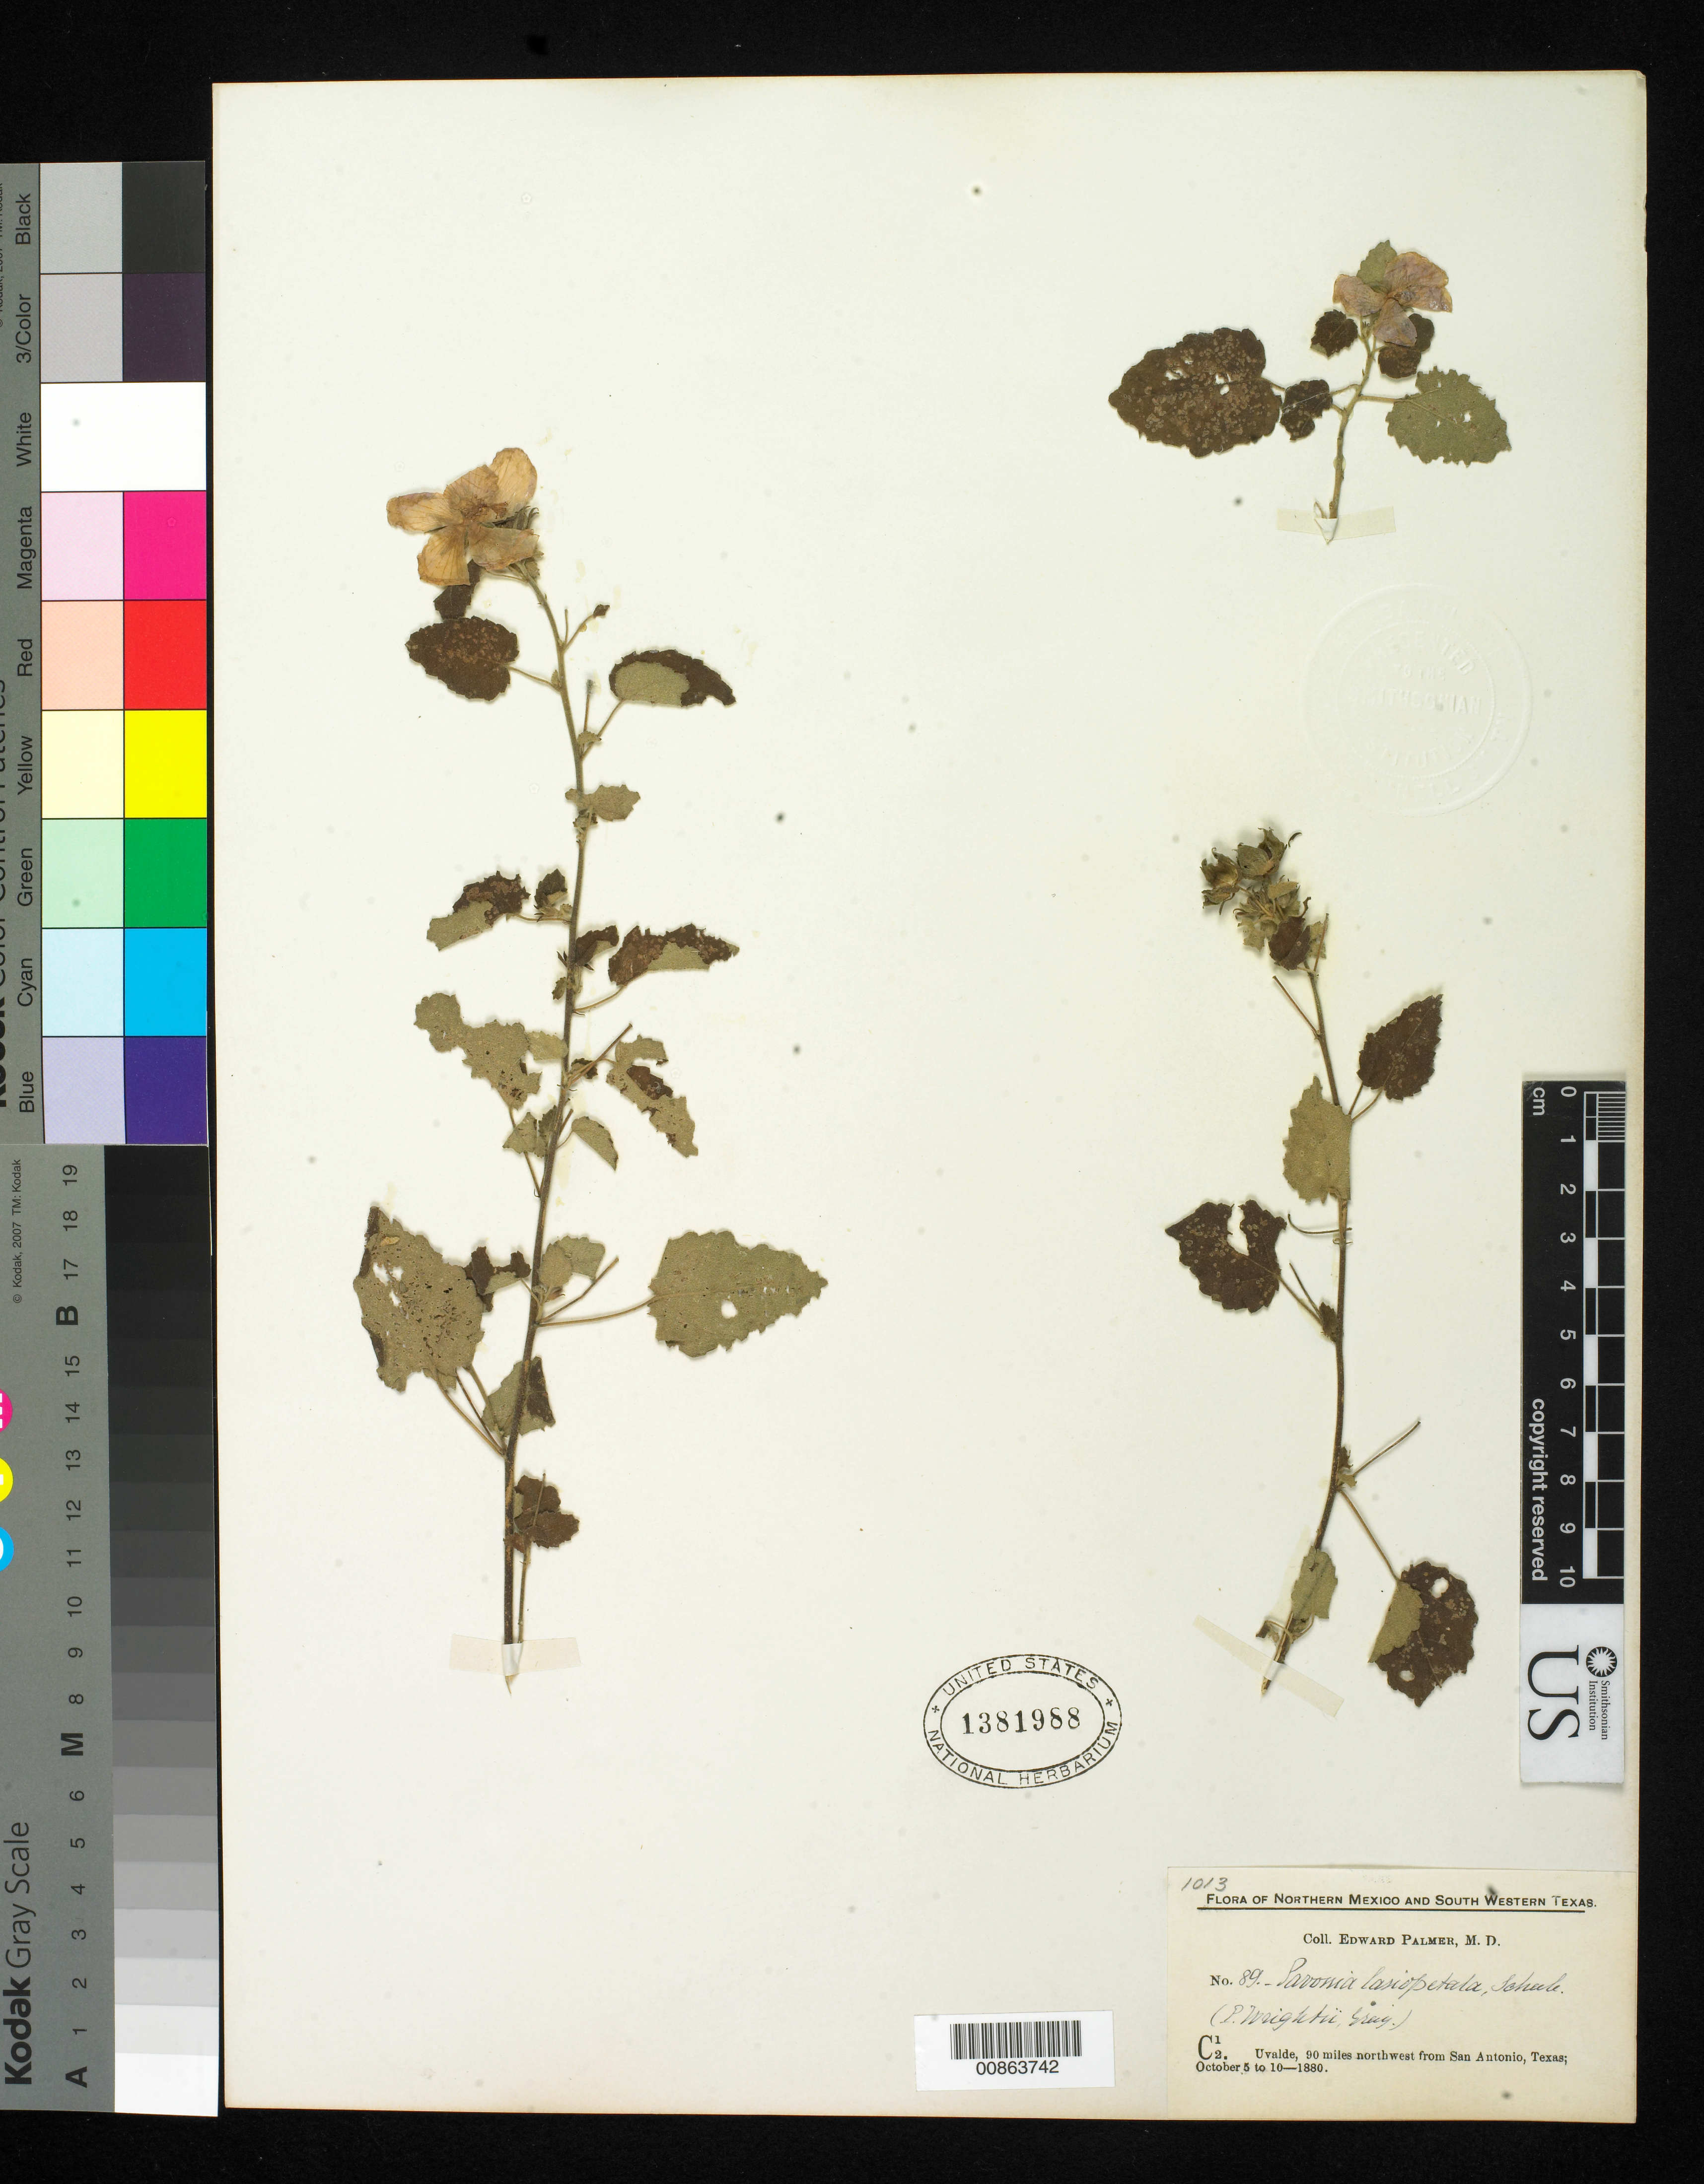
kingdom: Plantae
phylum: Tracheophyta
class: Magnoliopsida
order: Malvales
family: Malvaceae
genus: Pavonia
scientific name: Pavonia lasiopetala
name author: Scheele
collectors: E. Palmer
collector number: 89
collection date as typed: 05 Oct 1880 to 10 Oct 1880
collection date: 1880-10-05/1880-10-10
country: United States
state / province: Texas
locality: C12. Uvalde, 90 miles northwest from San Antonio, Texas.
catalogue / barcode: US 1381988